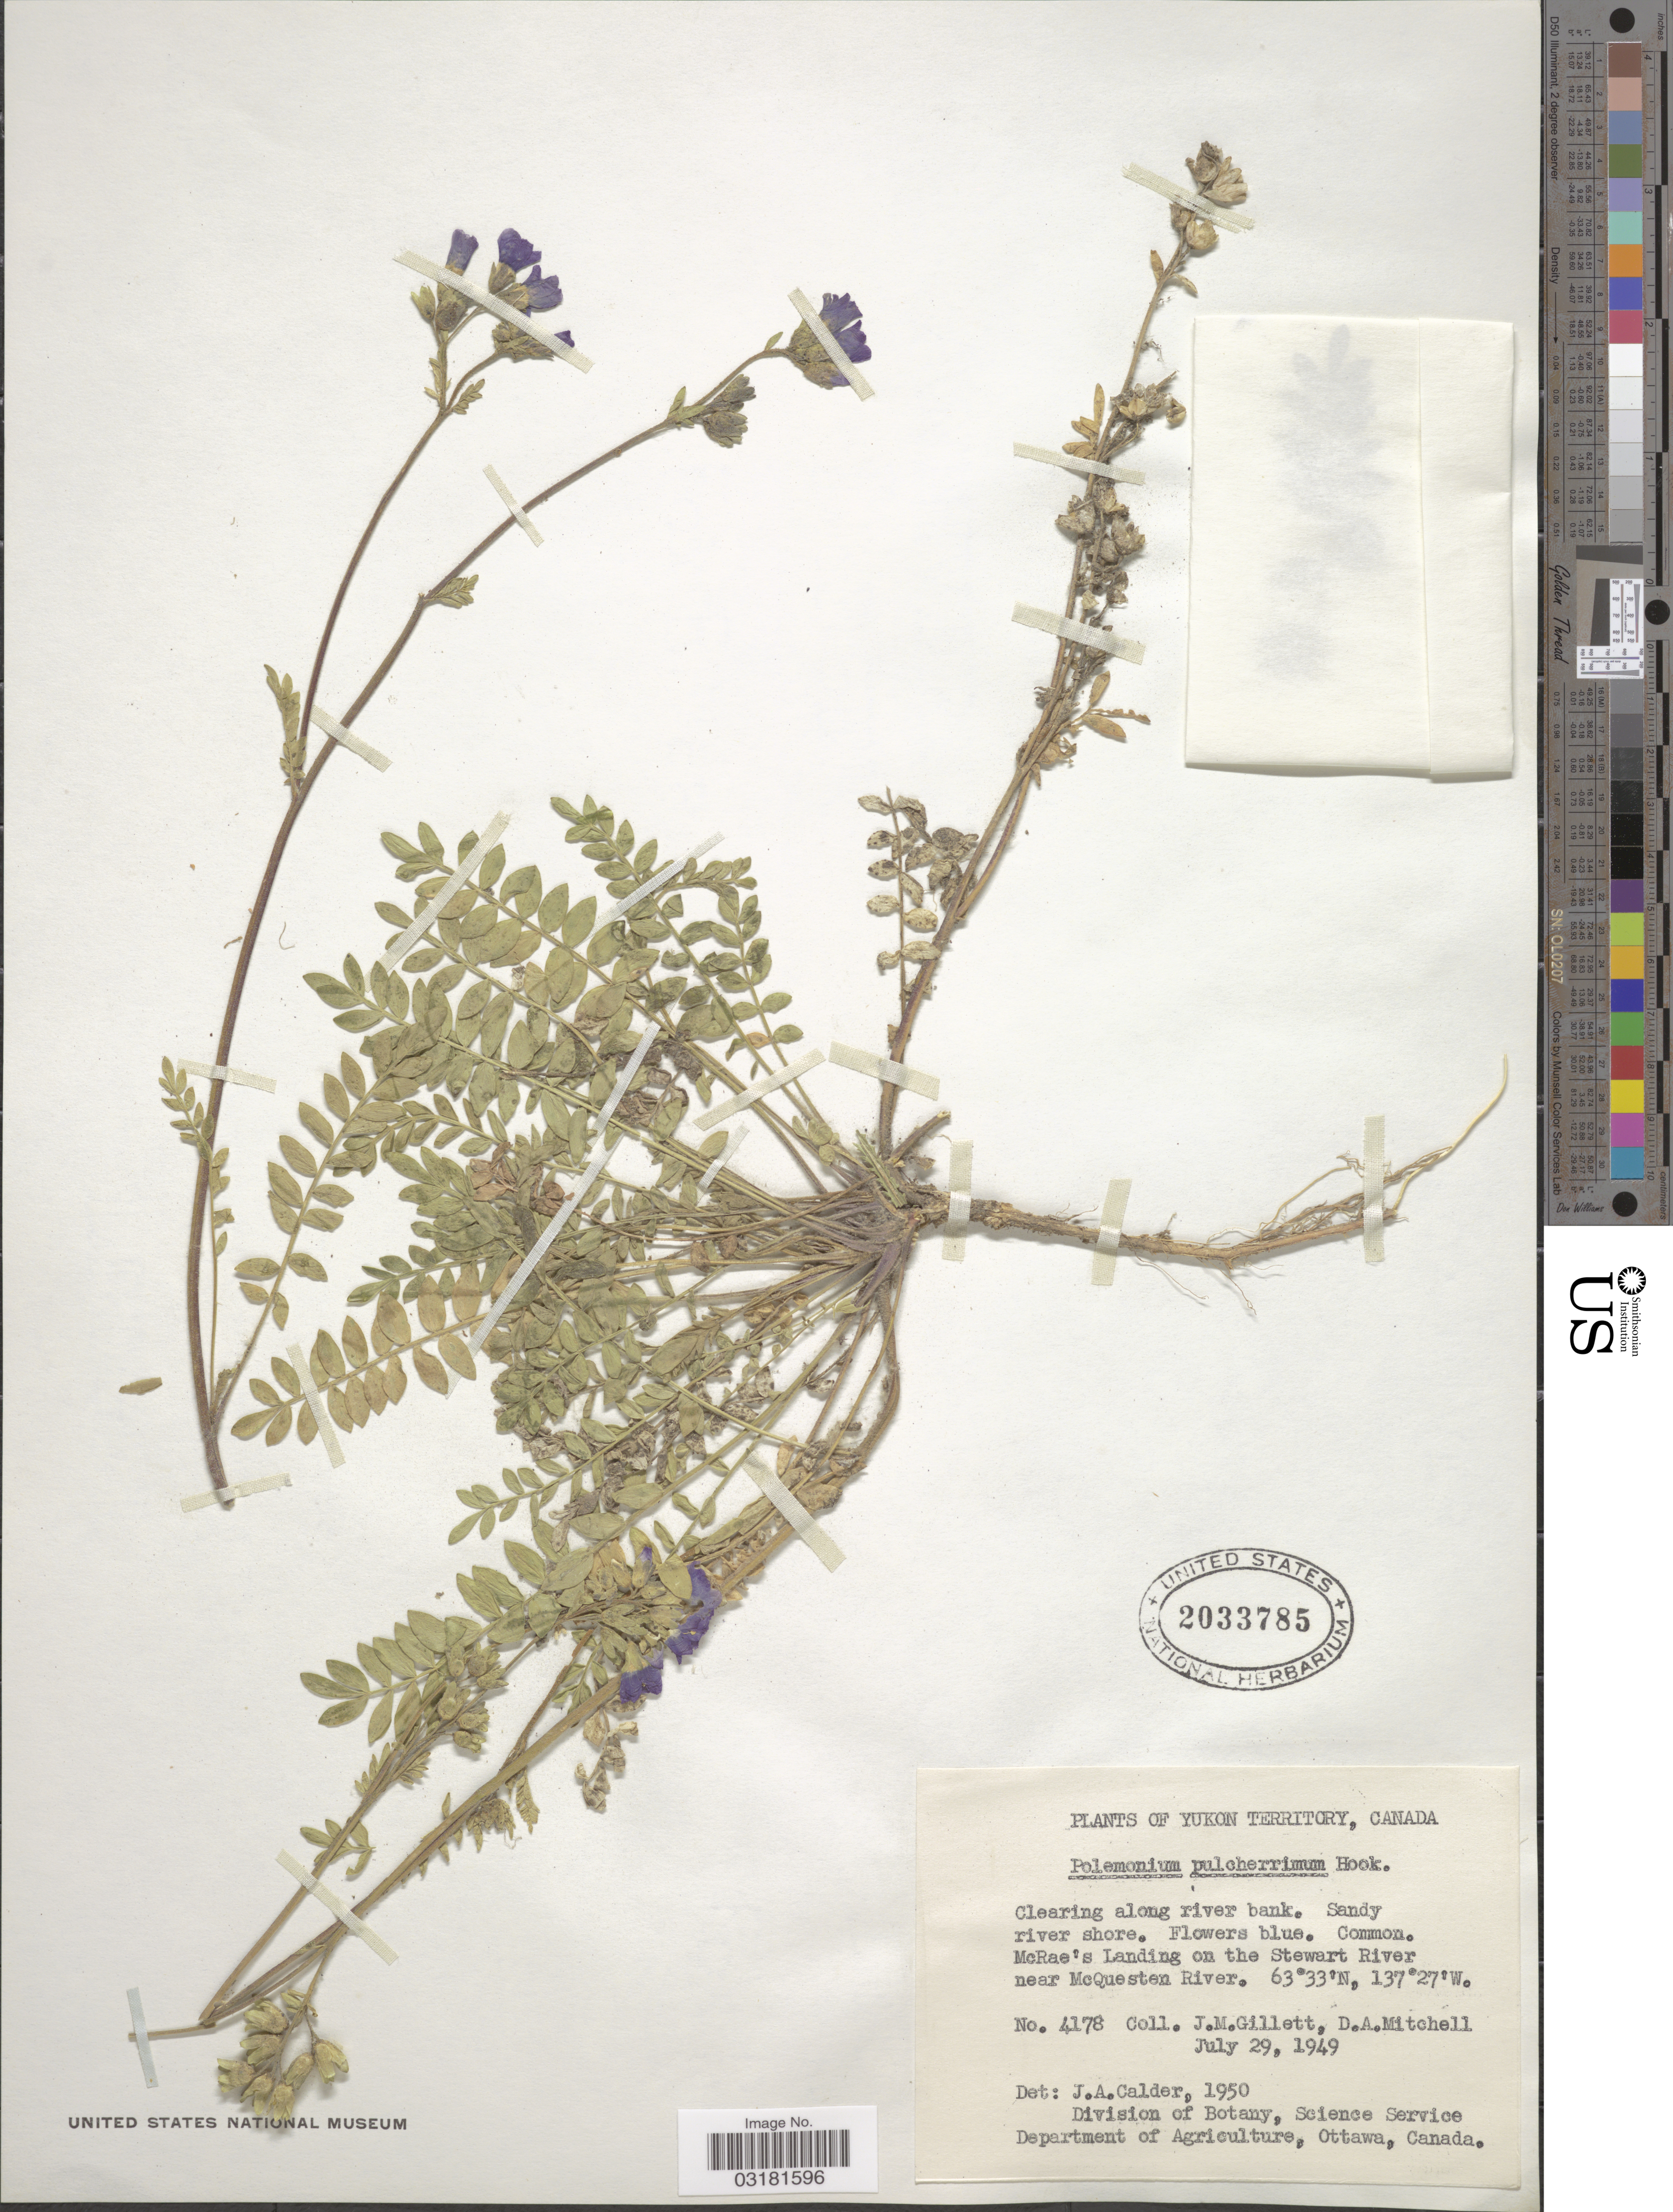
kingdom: Plantae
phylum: Tracheophyta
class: Magnoliopsida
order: Ericales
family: Polemoniaceae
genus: Polemonium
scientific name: Polemonium pulcherrimum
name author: Hook.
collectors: J. M. Gillett & D. Mitchell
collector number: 4178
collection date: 1949-07-29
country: Canada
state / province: Yukon Territory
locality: McRae's Landing on the Stewart River near McQuesten River.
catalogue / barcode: US 2033785